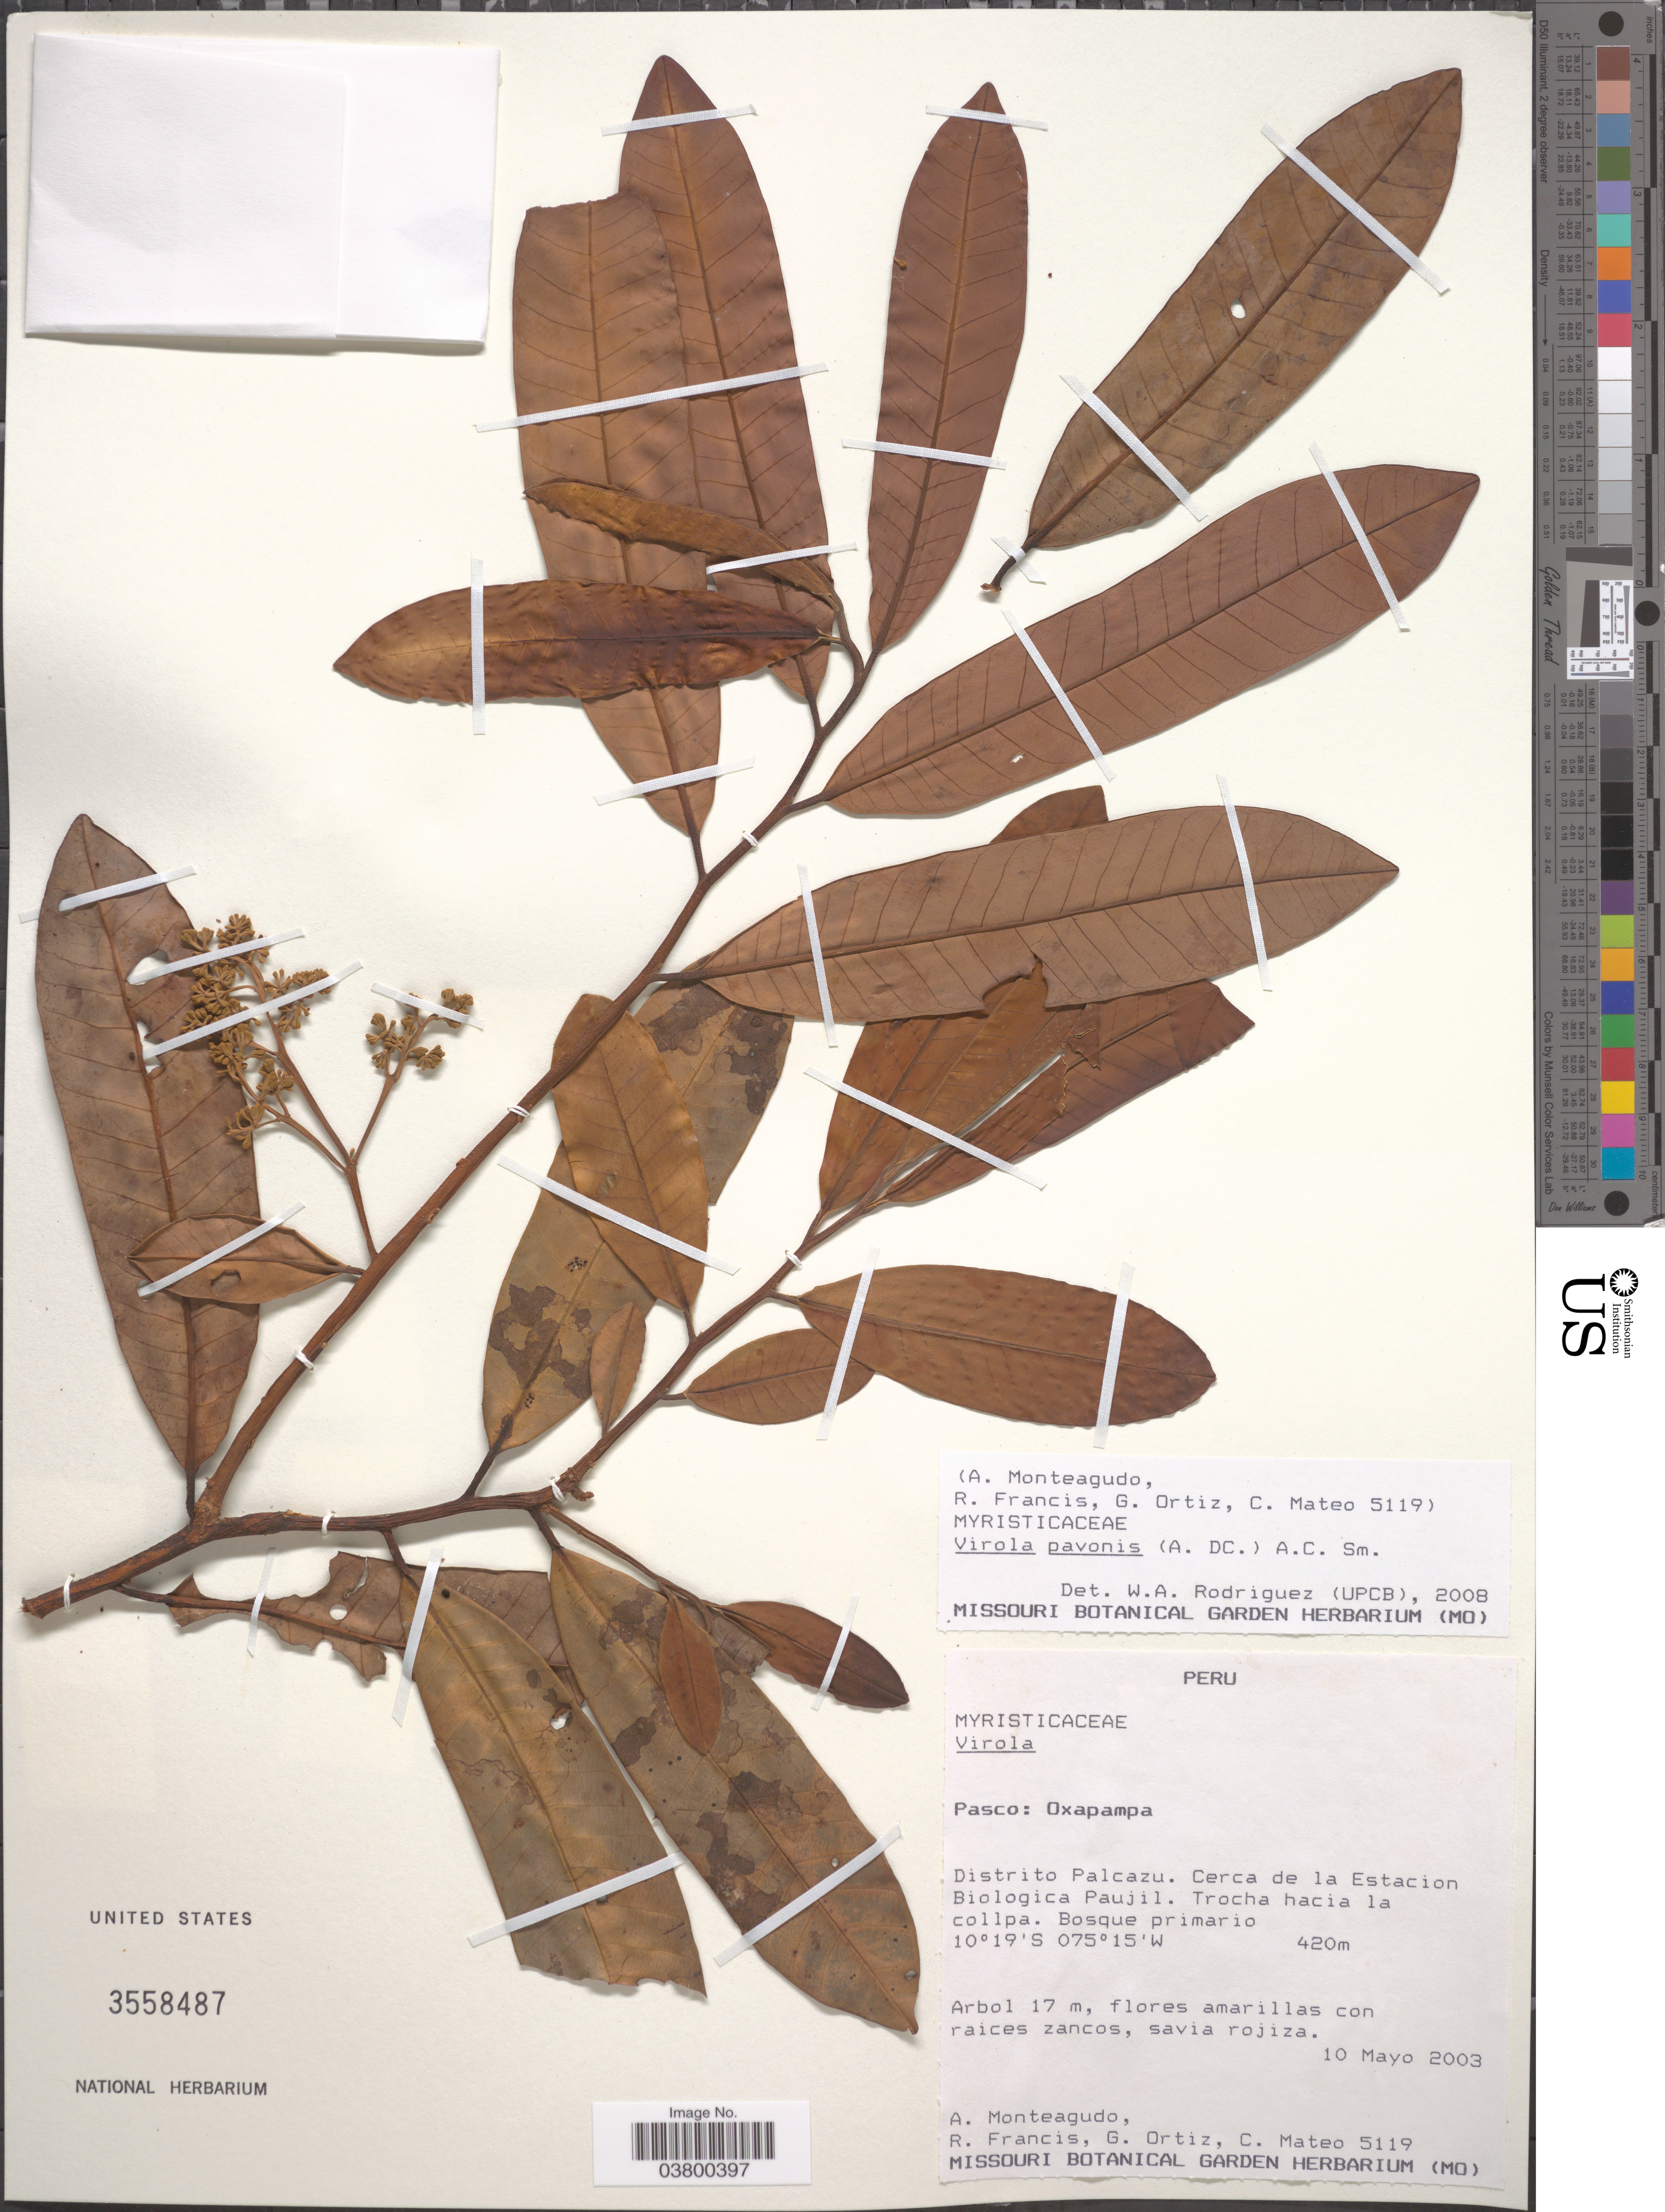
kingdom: Plantae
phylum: Tracheophyta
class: Magnoliopsida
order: Magnoliales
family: Myristicaceae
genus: Virola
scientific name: Virola pavonis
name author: (A. DC.) A.C. Sm.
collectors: A. Monteagudo, R. Francis, G. Ortiz & C. Mateo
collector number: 5119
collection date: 2003-05-10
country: Peru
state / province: Pasco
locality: Oxapampa. Distrito Palcazu. Cerca de la Estacion Biologica Paujil.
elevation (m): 420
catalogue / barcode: US 3558487